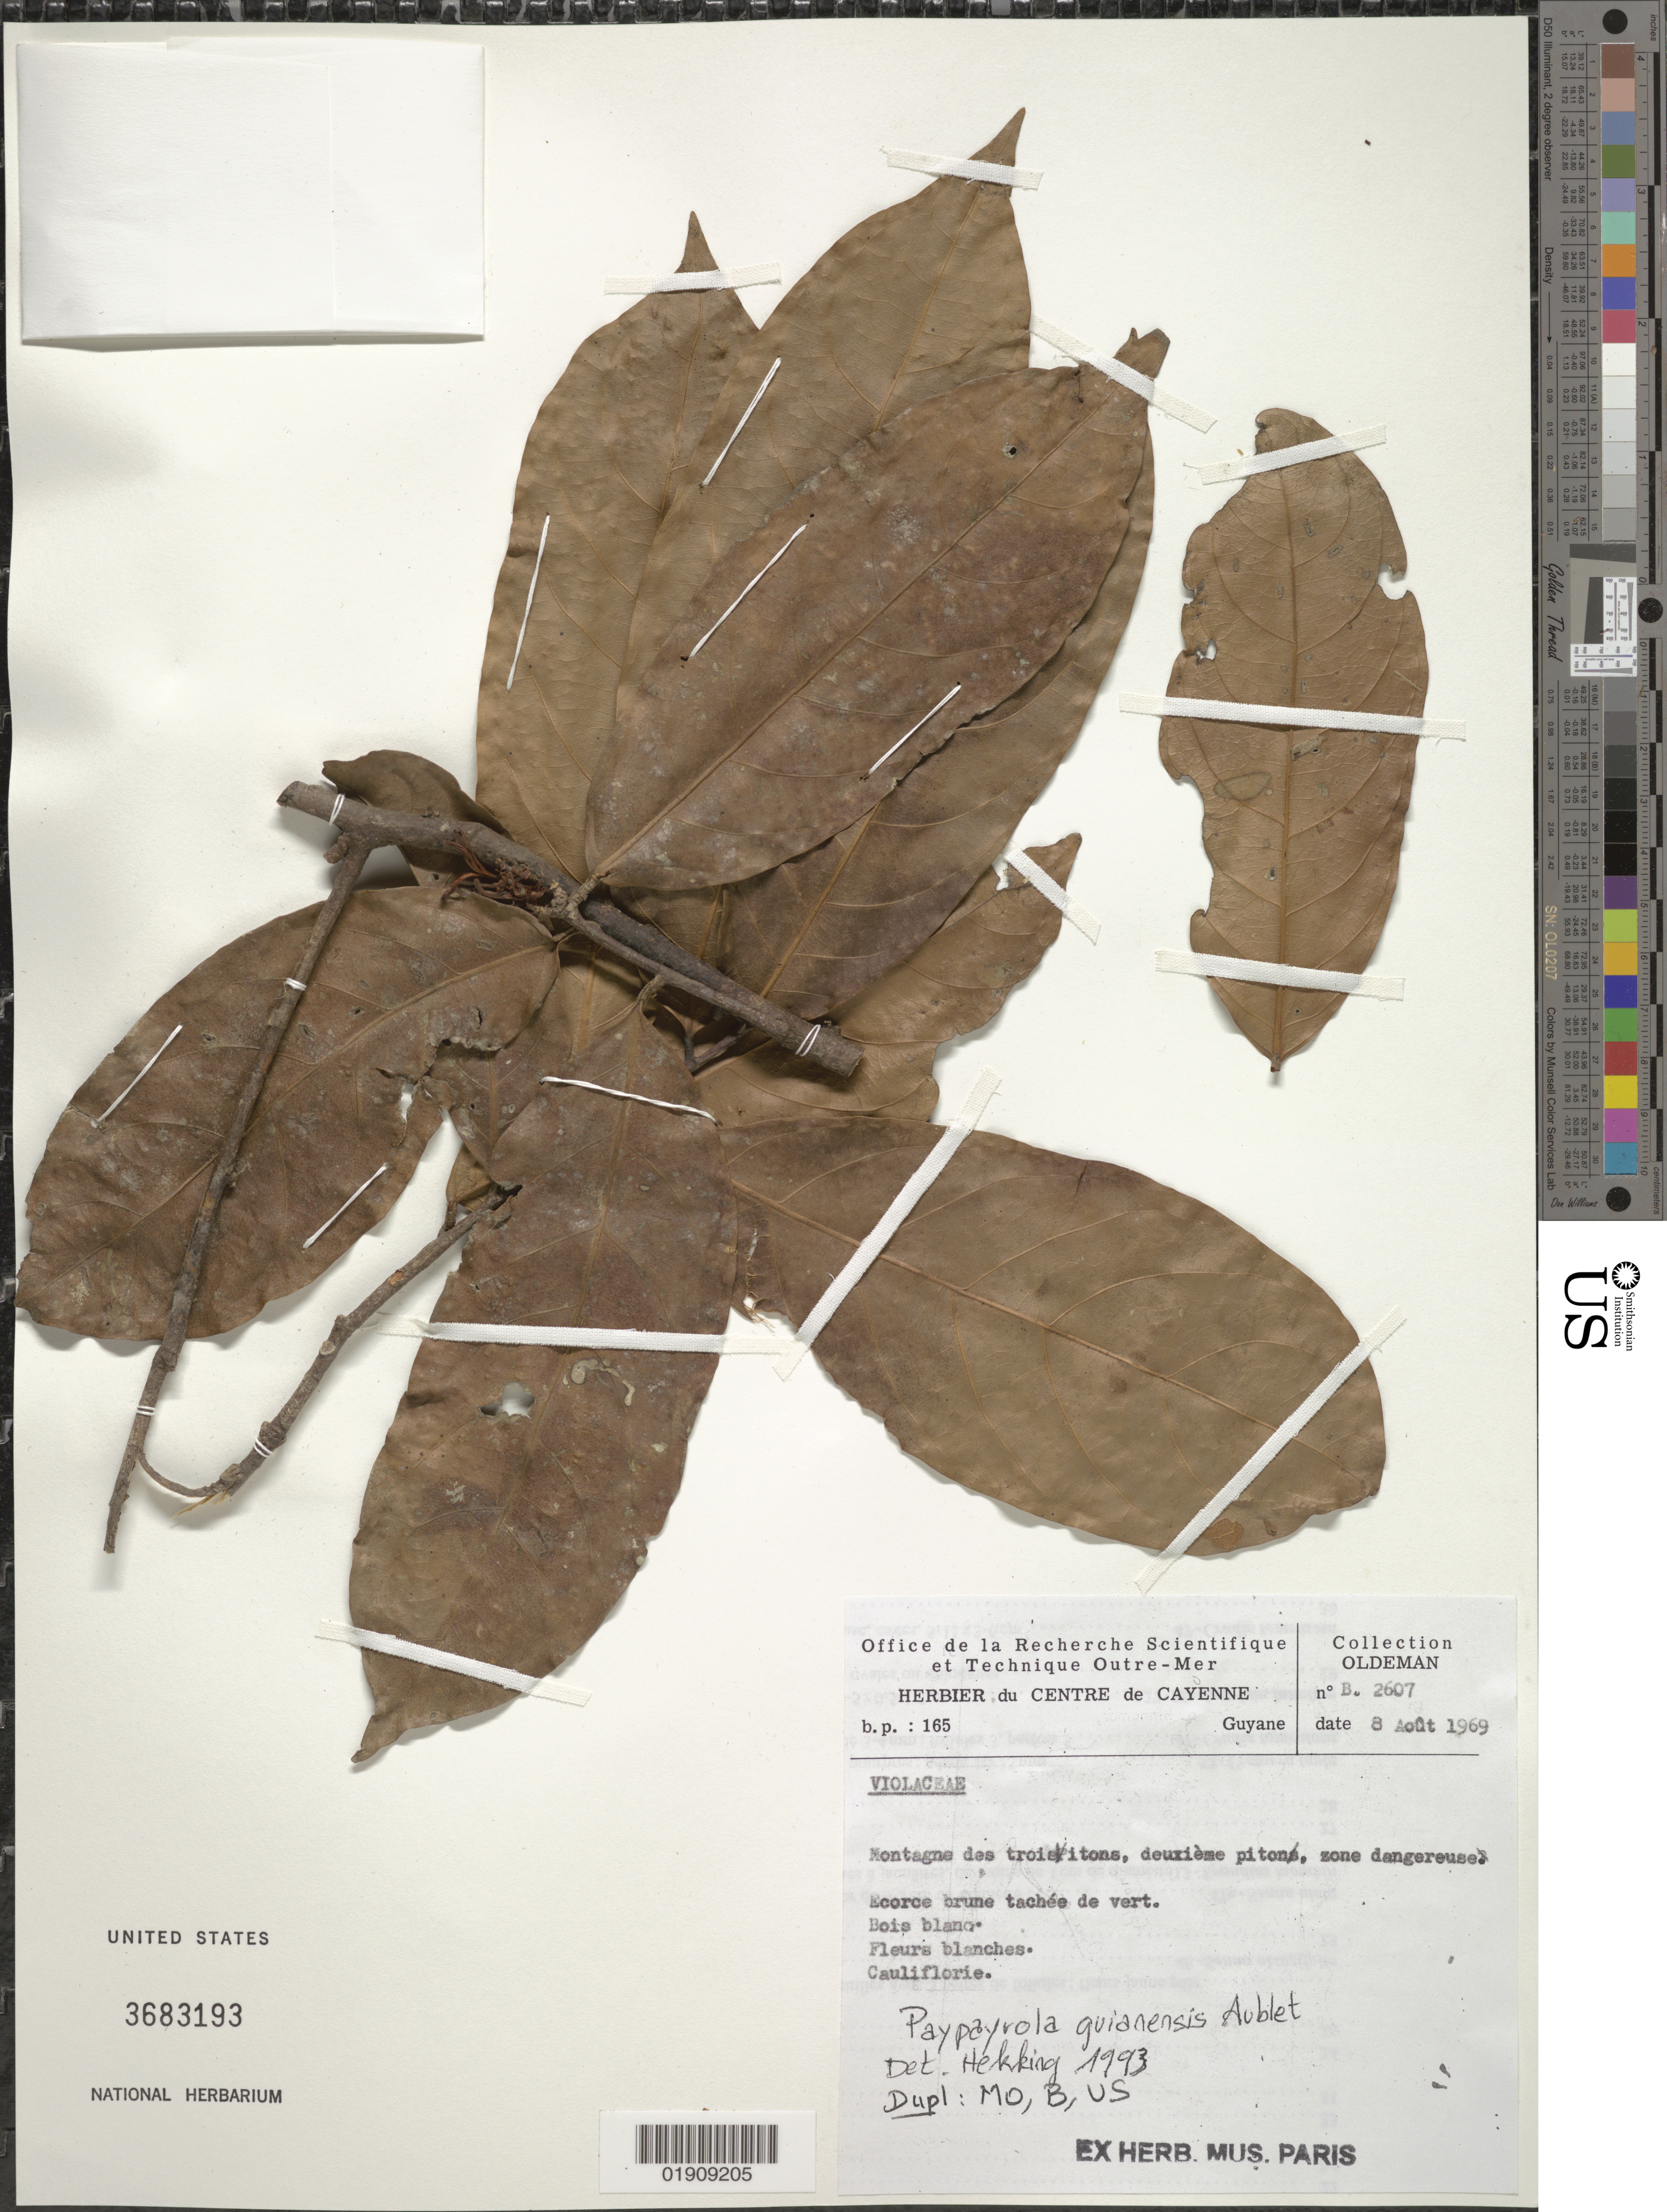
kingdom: Plantae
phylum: Tracheophyta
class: Magnoliopsida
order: Malpighiales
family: Violaceae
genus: Paypayrola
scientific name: Paypayrola guianensis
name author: Aubl.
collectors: R. Oldeman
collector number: B 2607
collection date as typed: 8-Aug-69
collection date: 1969-08-08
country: French Guiana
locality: Montagne des trois Pitons, second piton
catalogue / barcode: US 3683193